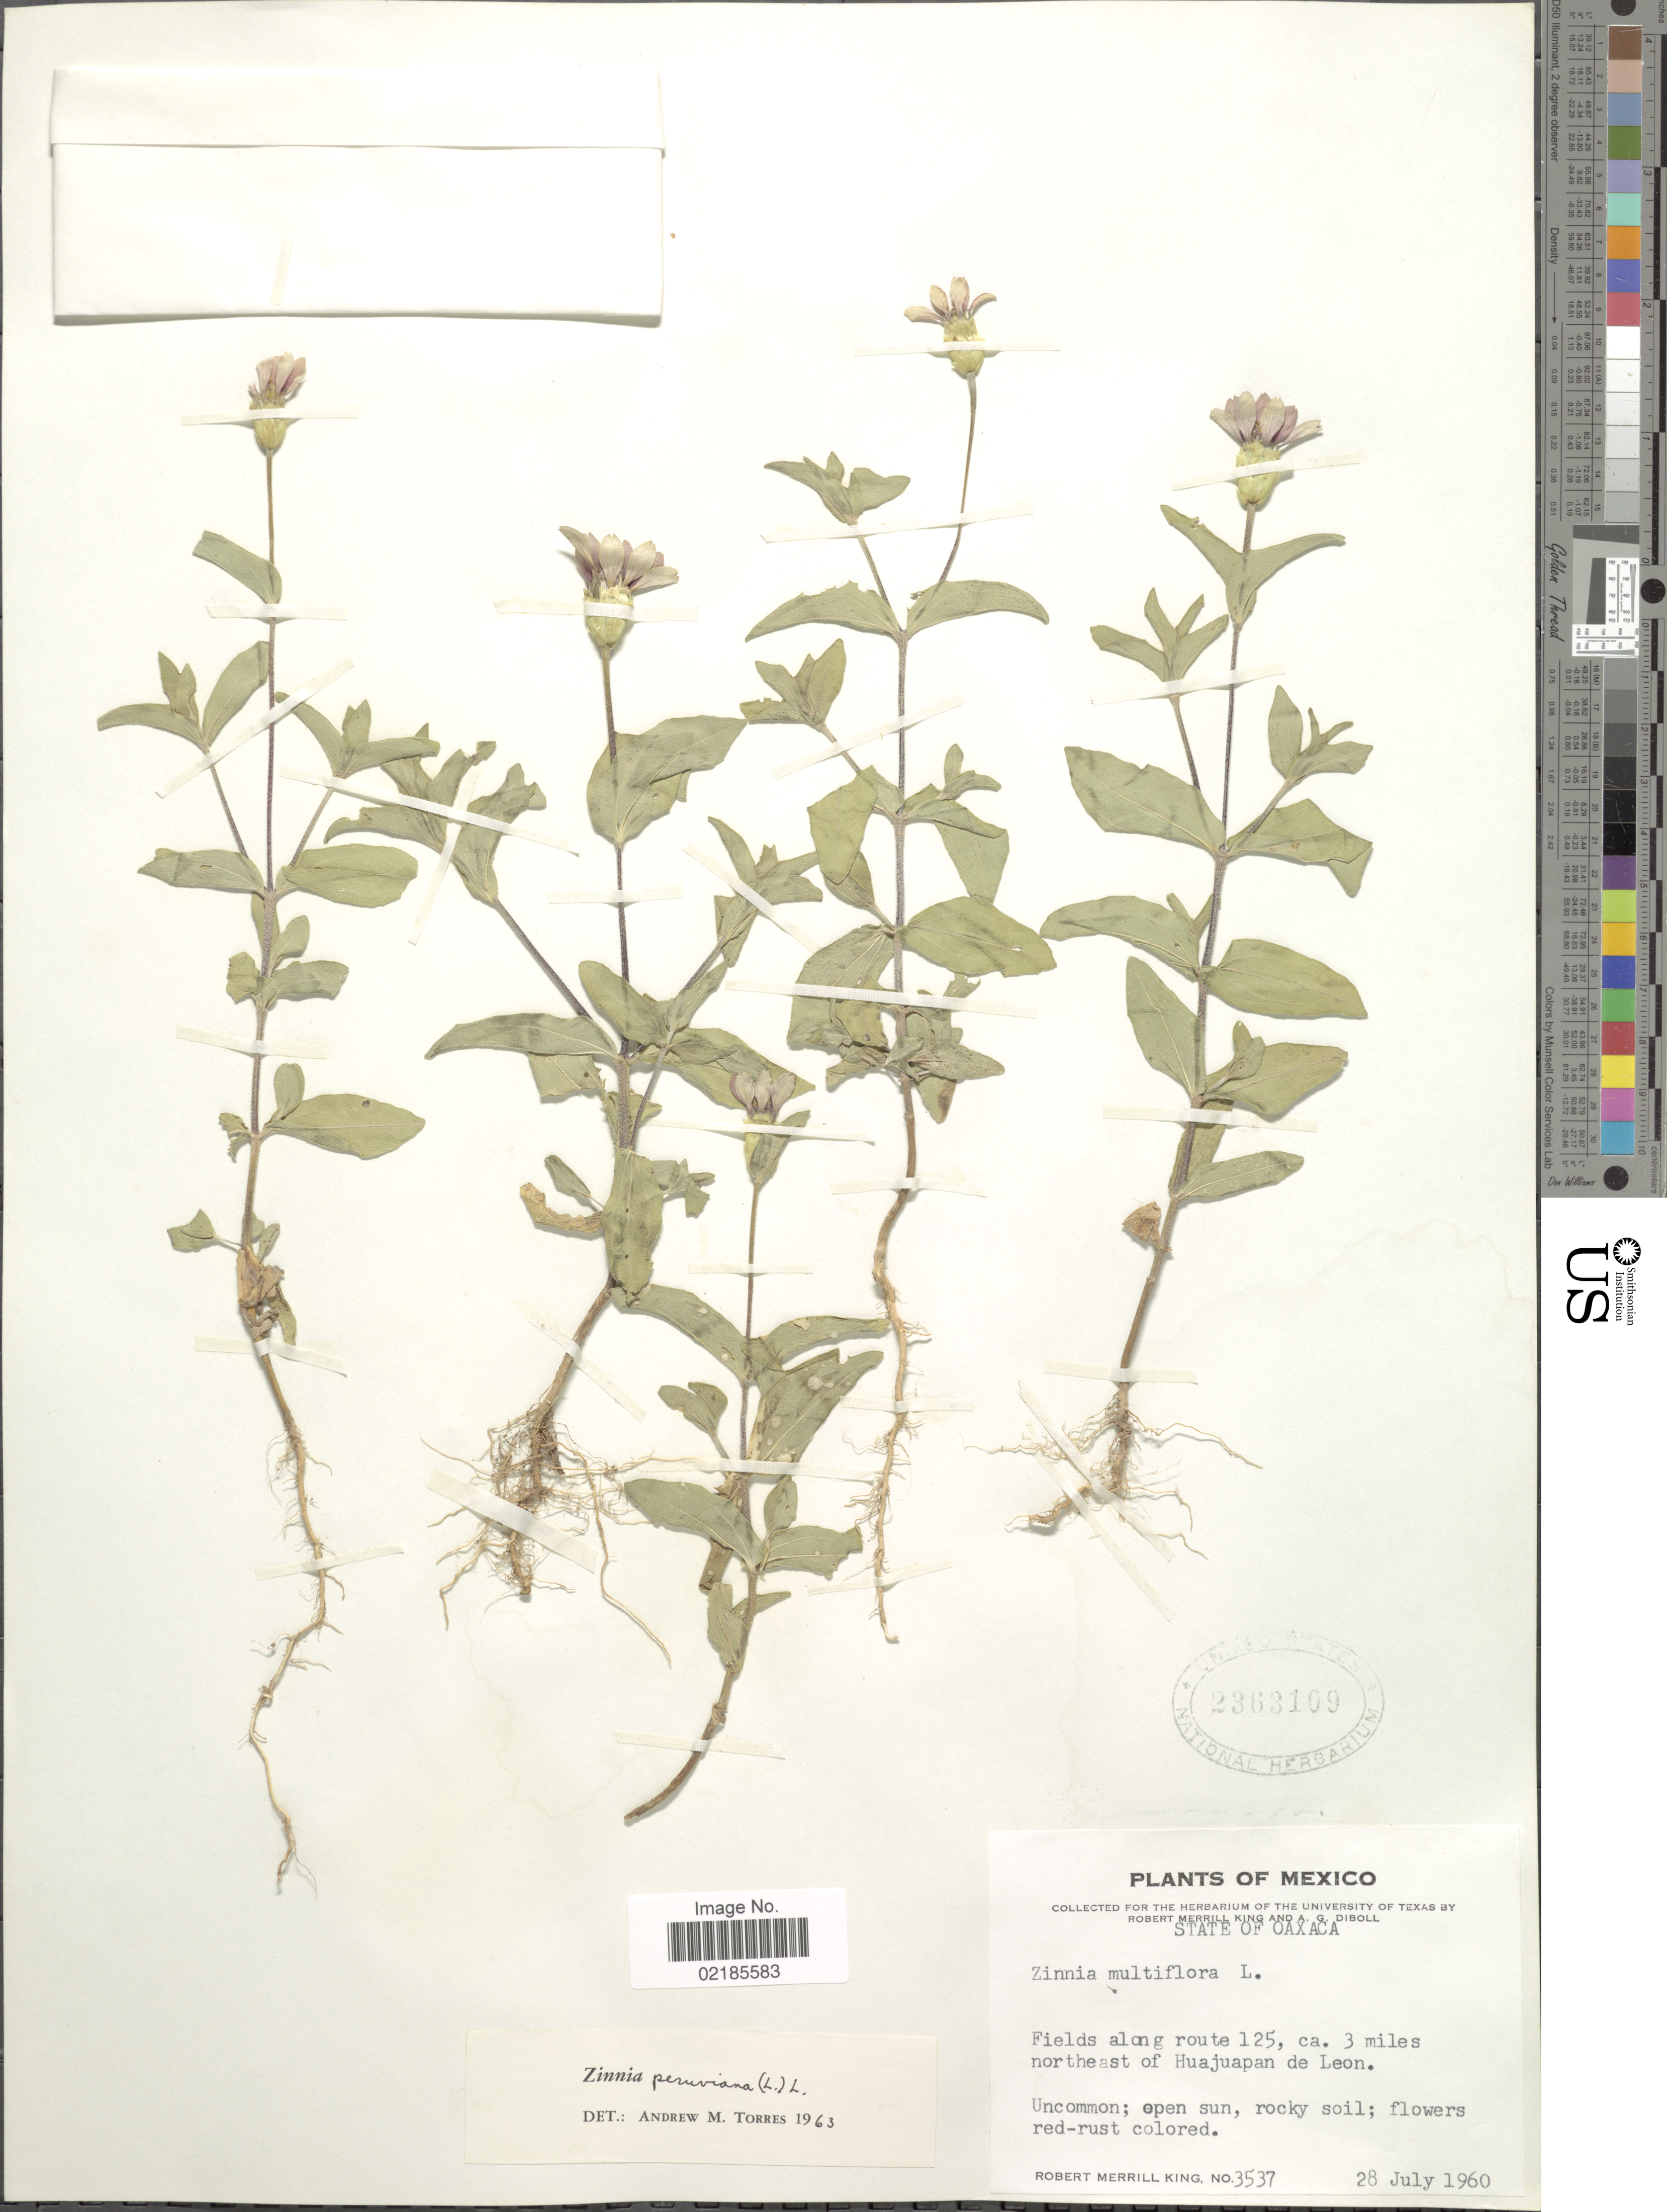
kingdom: Plantae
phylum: Tracheophyta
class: Magnoliopsida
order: Asterales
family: Asteraceae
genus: Zinnia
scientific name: Zinnia peruviana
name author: (L.) L.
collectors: R. M. King & A. Diboll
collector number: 3537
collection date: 1960-07-28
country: Mexico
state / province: Oaxaca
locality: Fields along route 125, ca 3 miles northeast of Huajuapan de Leon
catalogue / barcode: US 2363109